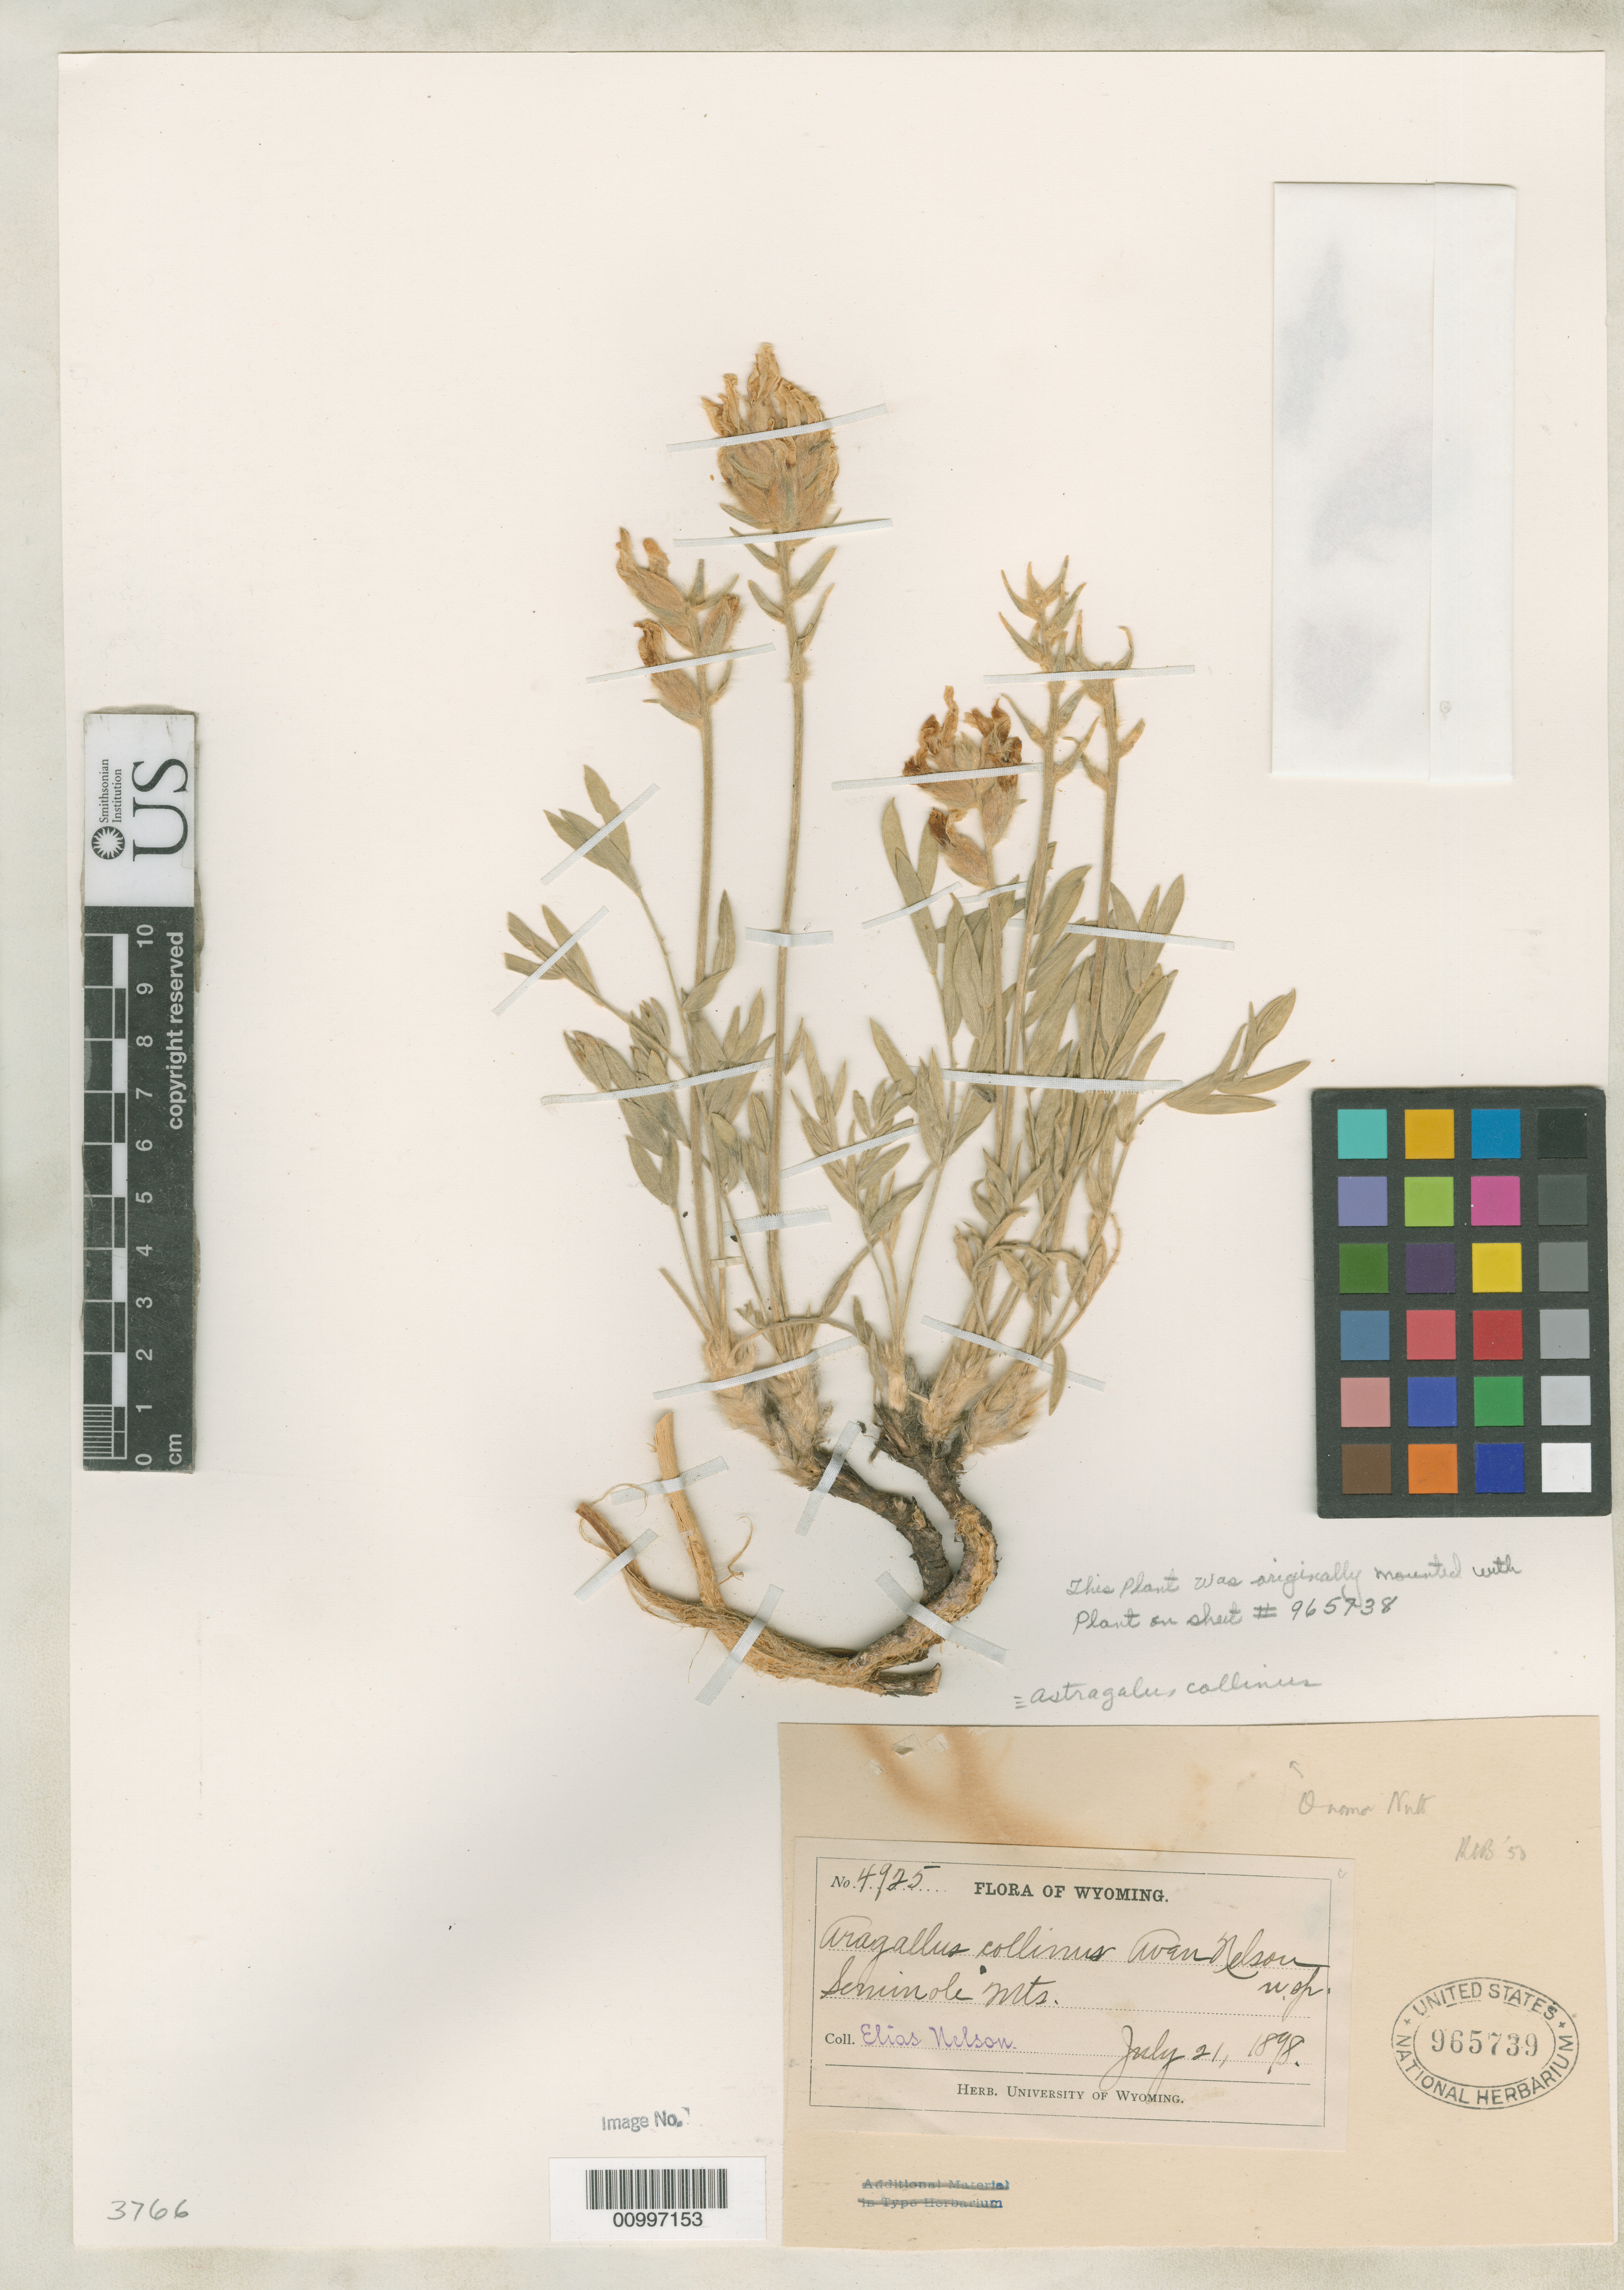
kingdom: Plantae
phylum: Tracheophyta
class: Magnoliopsida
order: Fabales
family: Fabaceae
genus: Aragallus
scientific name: Aragallus collinus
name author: A. Nelson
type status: Isosyntype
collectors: E. Nelson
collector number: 4925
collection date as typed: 21 Jul 1898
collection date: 1898-07-21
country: United States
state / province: Wyoming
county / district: Carbon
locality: Seminole Mountains.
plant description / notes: Plant originally mounted on US sheet #965738.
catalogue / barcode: US 965739